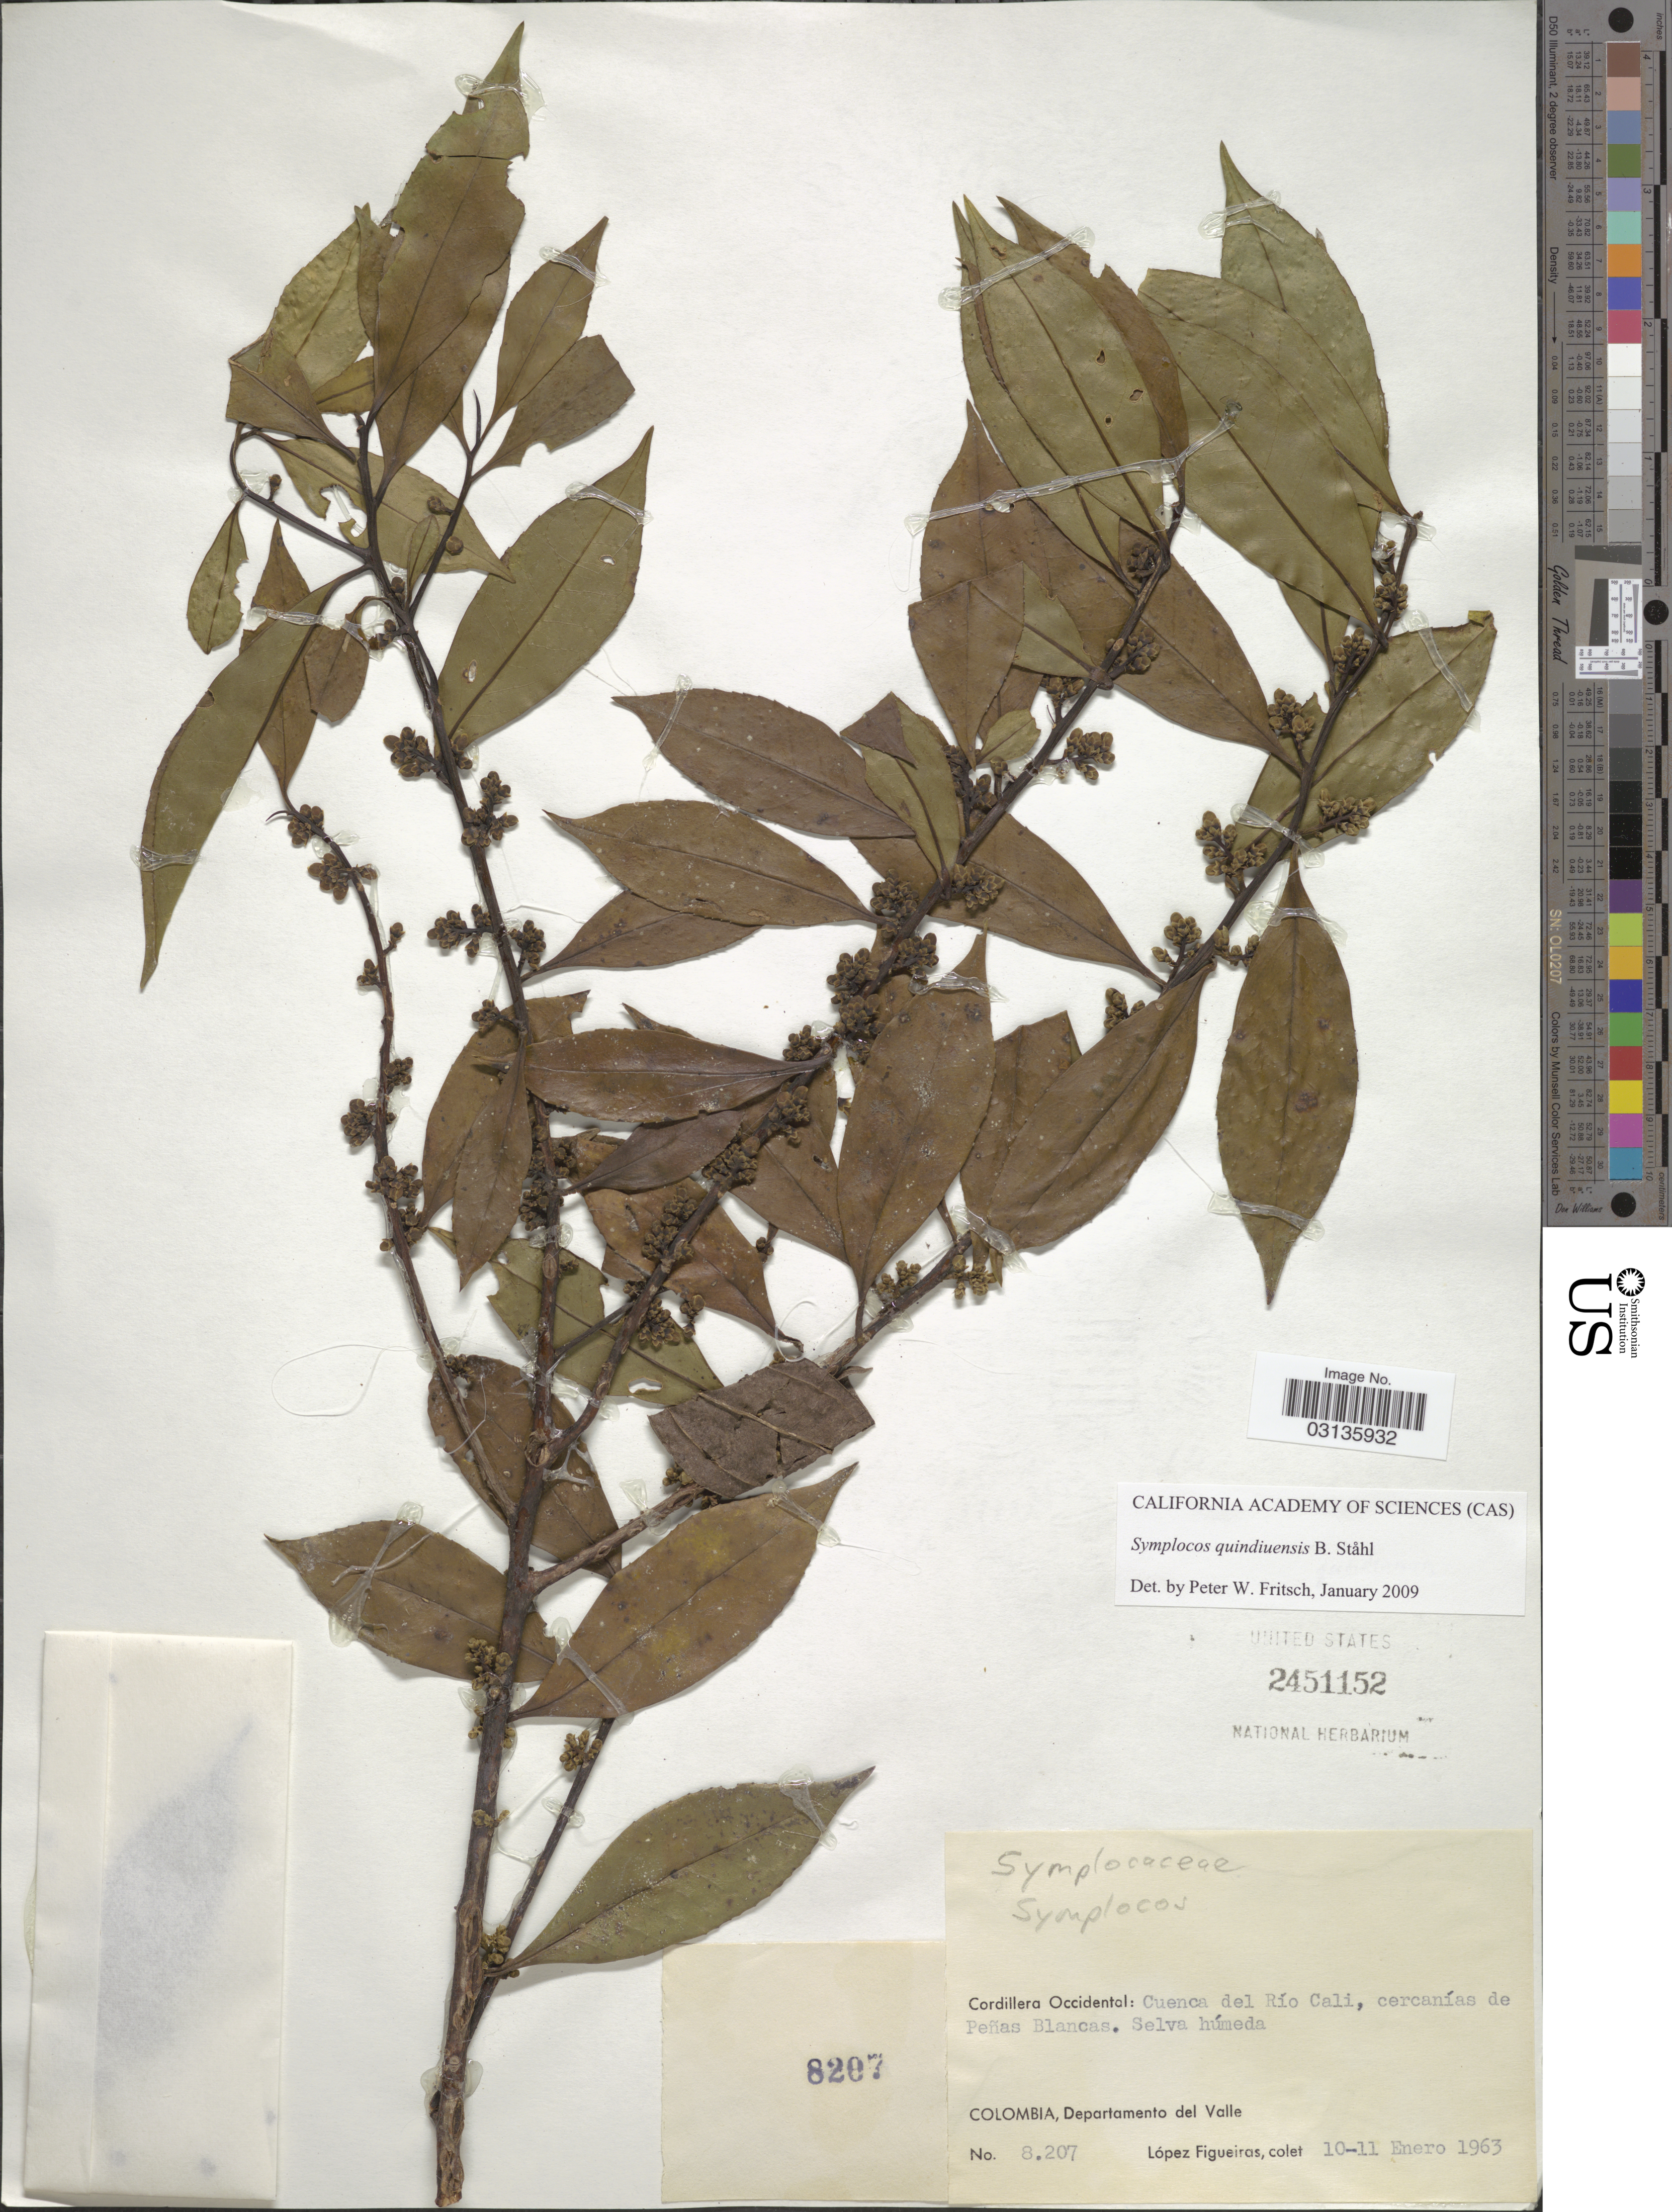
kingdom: Plantae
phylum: Tracheophyta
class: Magnoliopsida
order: Ericales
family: Symplocaceae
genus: Symplocos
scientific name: Symplocos quindiuensis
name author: Brand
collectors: M. López Figueiras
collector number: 8207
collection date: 1963-01-10/1963-01-11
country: Colombia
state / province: Valle del Cauca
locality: Cordillera Occidental: Cuenca del Río Cali, cercanías de Peñas Blancas. Selva húmeda. Departamento del Valle.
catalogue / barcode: US 2451152